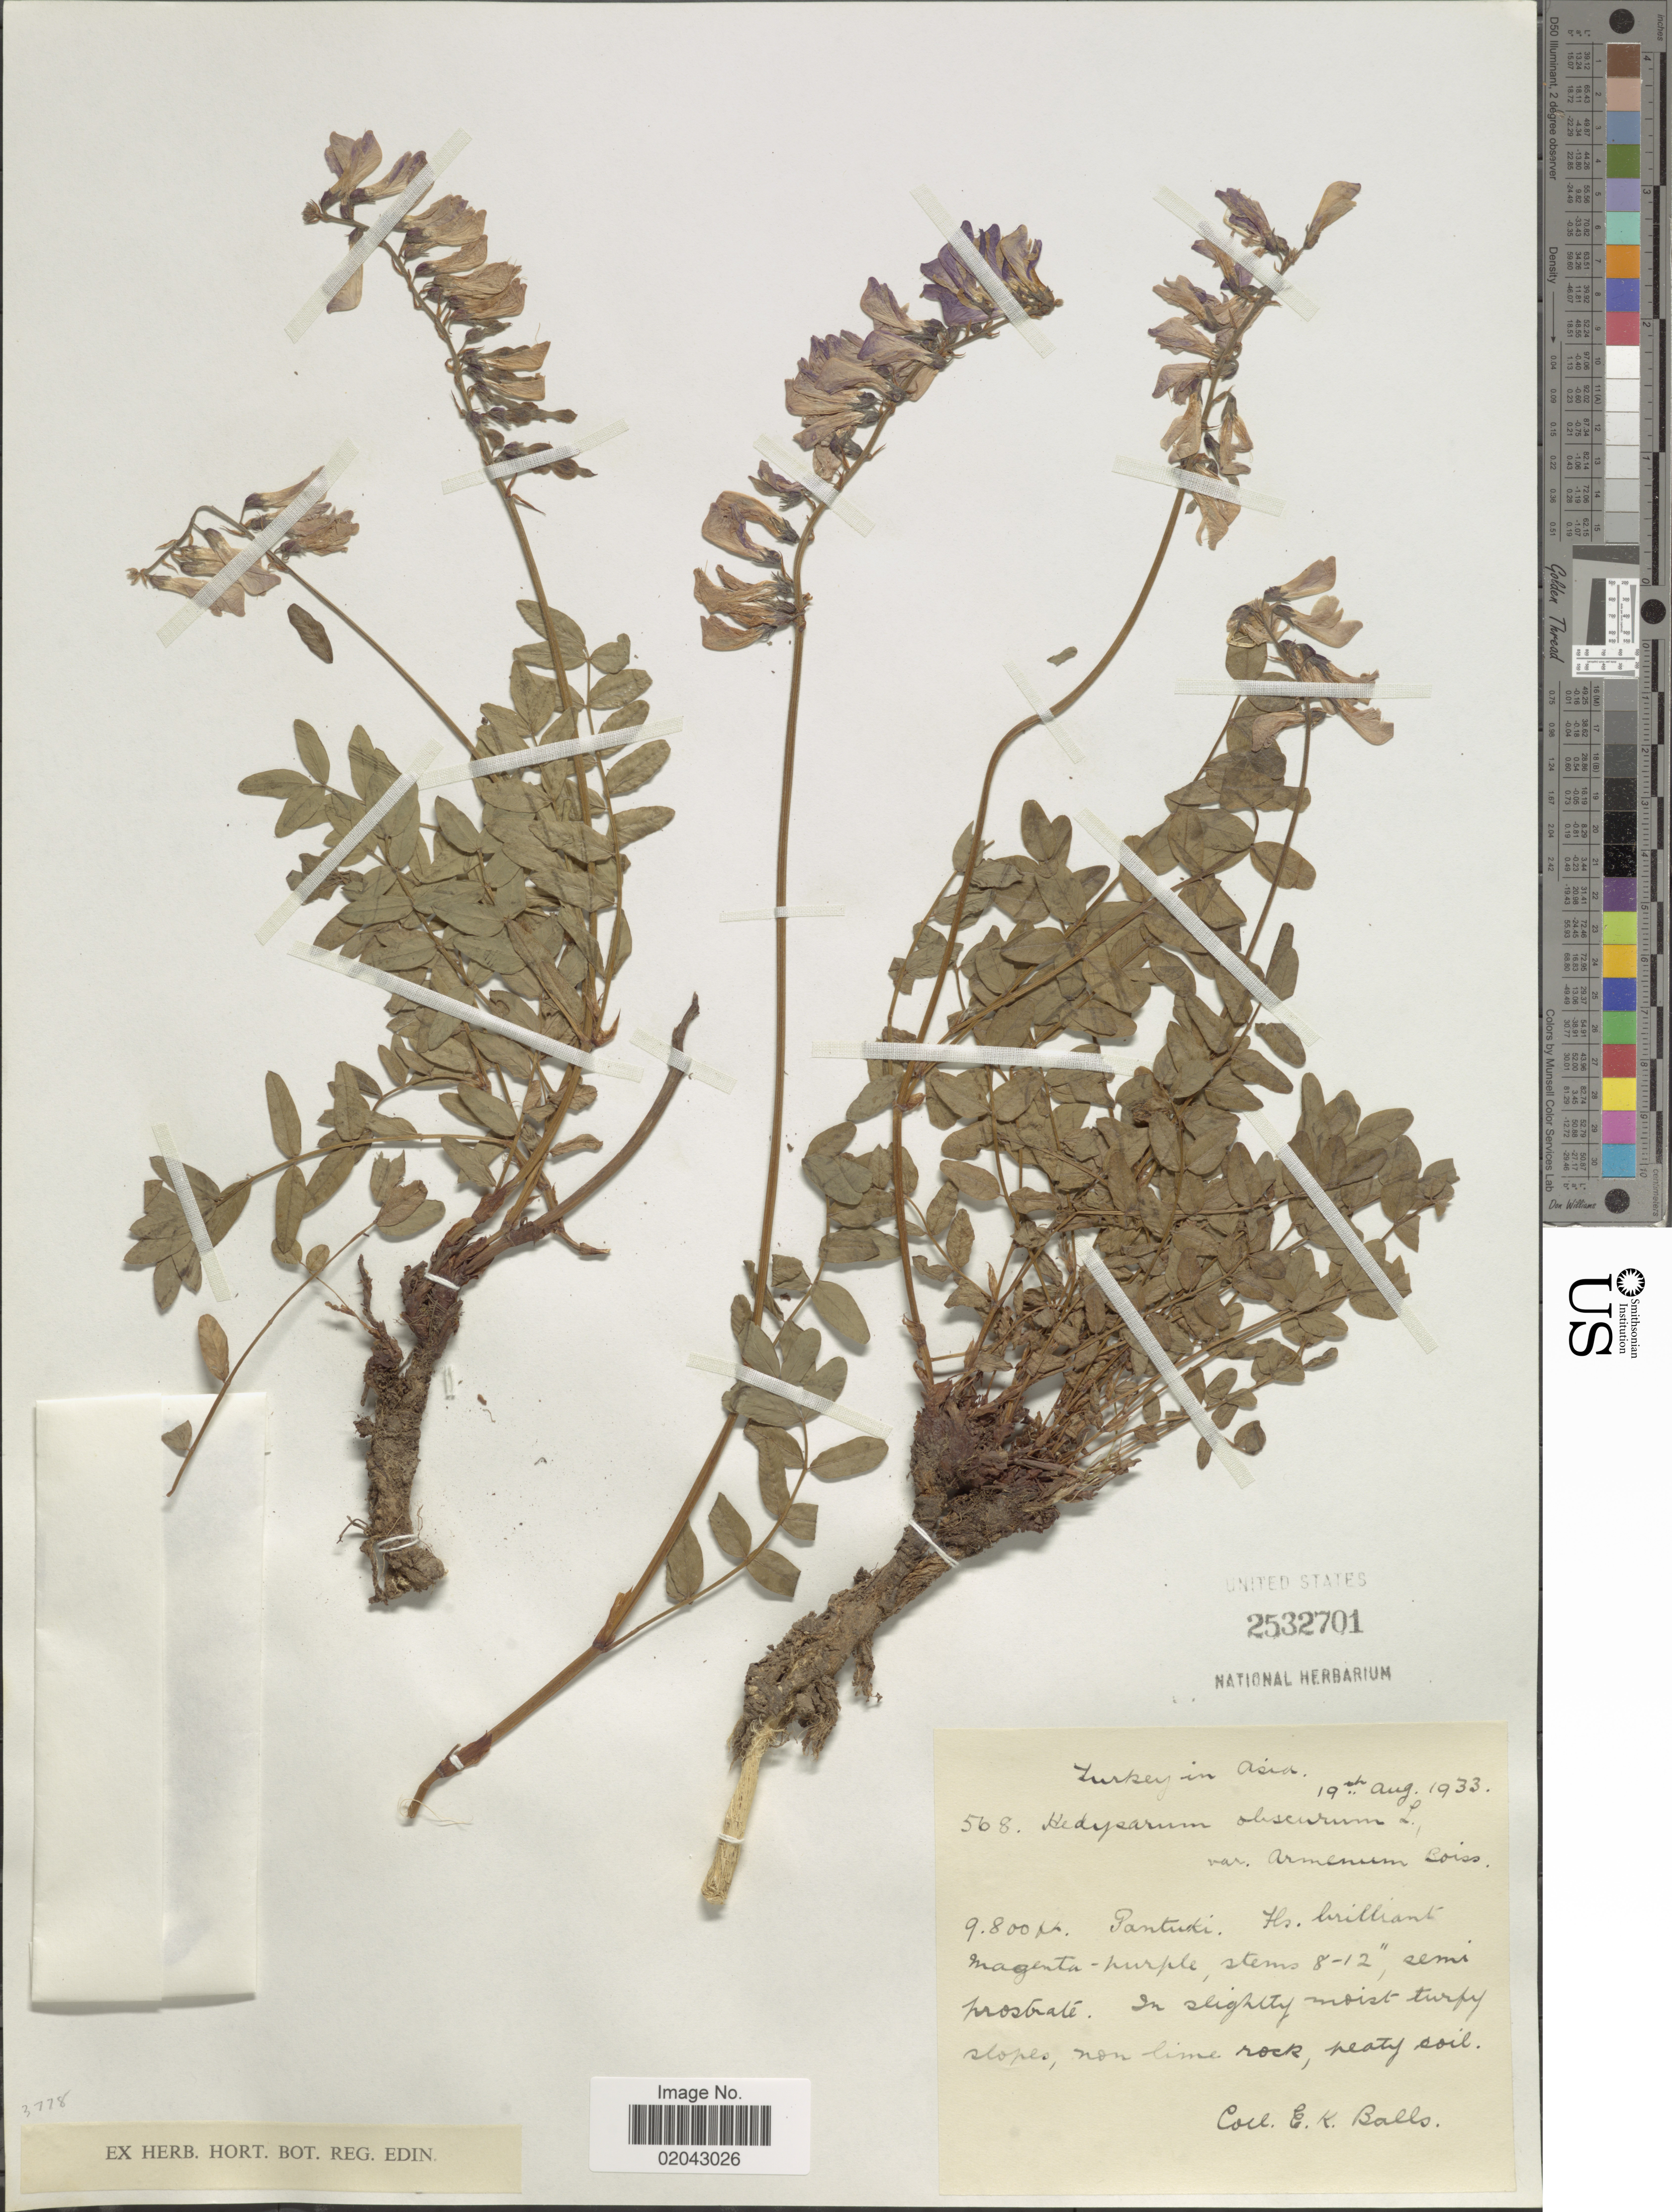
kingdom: Plantae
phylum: Tracheophyta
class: Magnoliopsida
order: Fabales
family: Fabaceae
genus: Hedysarum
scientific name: Hedysarum obscurum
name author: L.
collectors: E. K. Balls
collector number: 568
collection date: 1933-08-19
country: Turkey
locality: Pantuki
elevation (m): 2987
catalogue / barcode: US 2532701